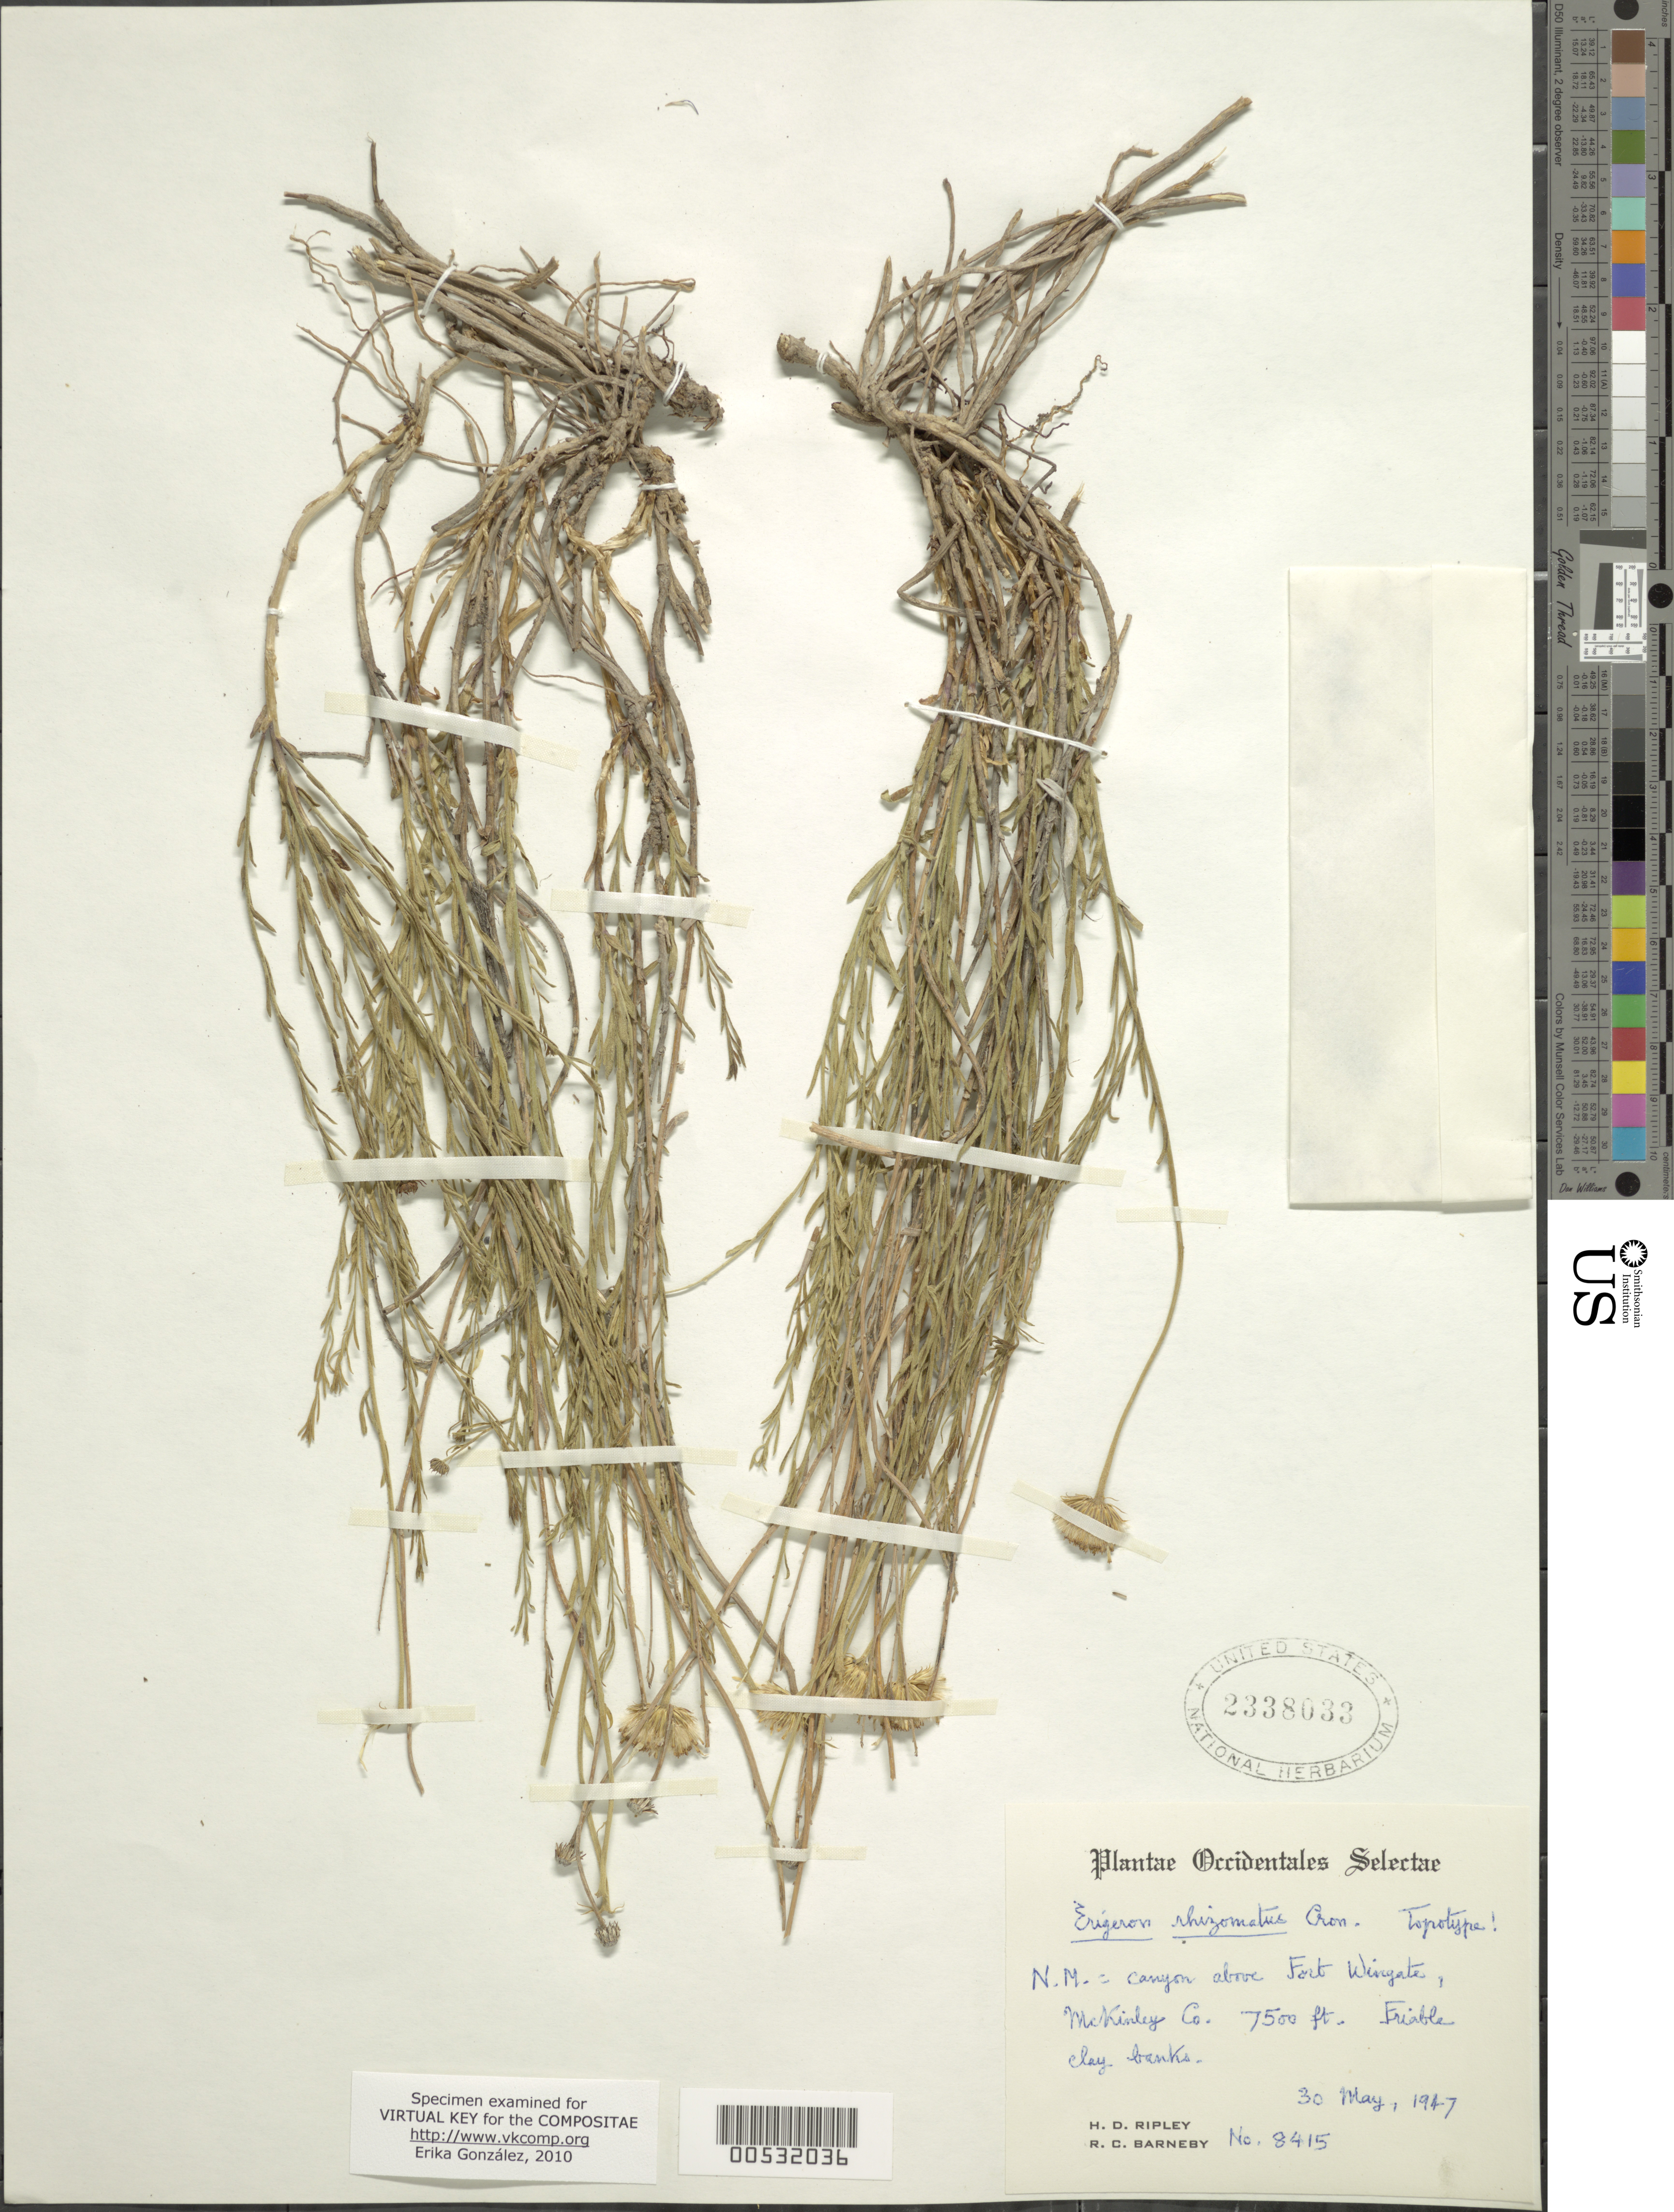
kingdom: Plantae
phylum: Tracheophyta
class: Magnoliopsida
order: Asterales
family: Asteraceae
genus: Erigeron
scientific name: Erigeron rhizomactis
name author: G.L. Nesom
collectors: H. Ripley & R. C. Barneby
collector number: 8415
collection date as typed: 30 May 1947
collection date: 1947-05-30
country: United States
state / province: New Mexico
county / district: McKinley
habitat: Friable clay banks.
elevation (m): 2286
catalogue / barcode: US 2338033